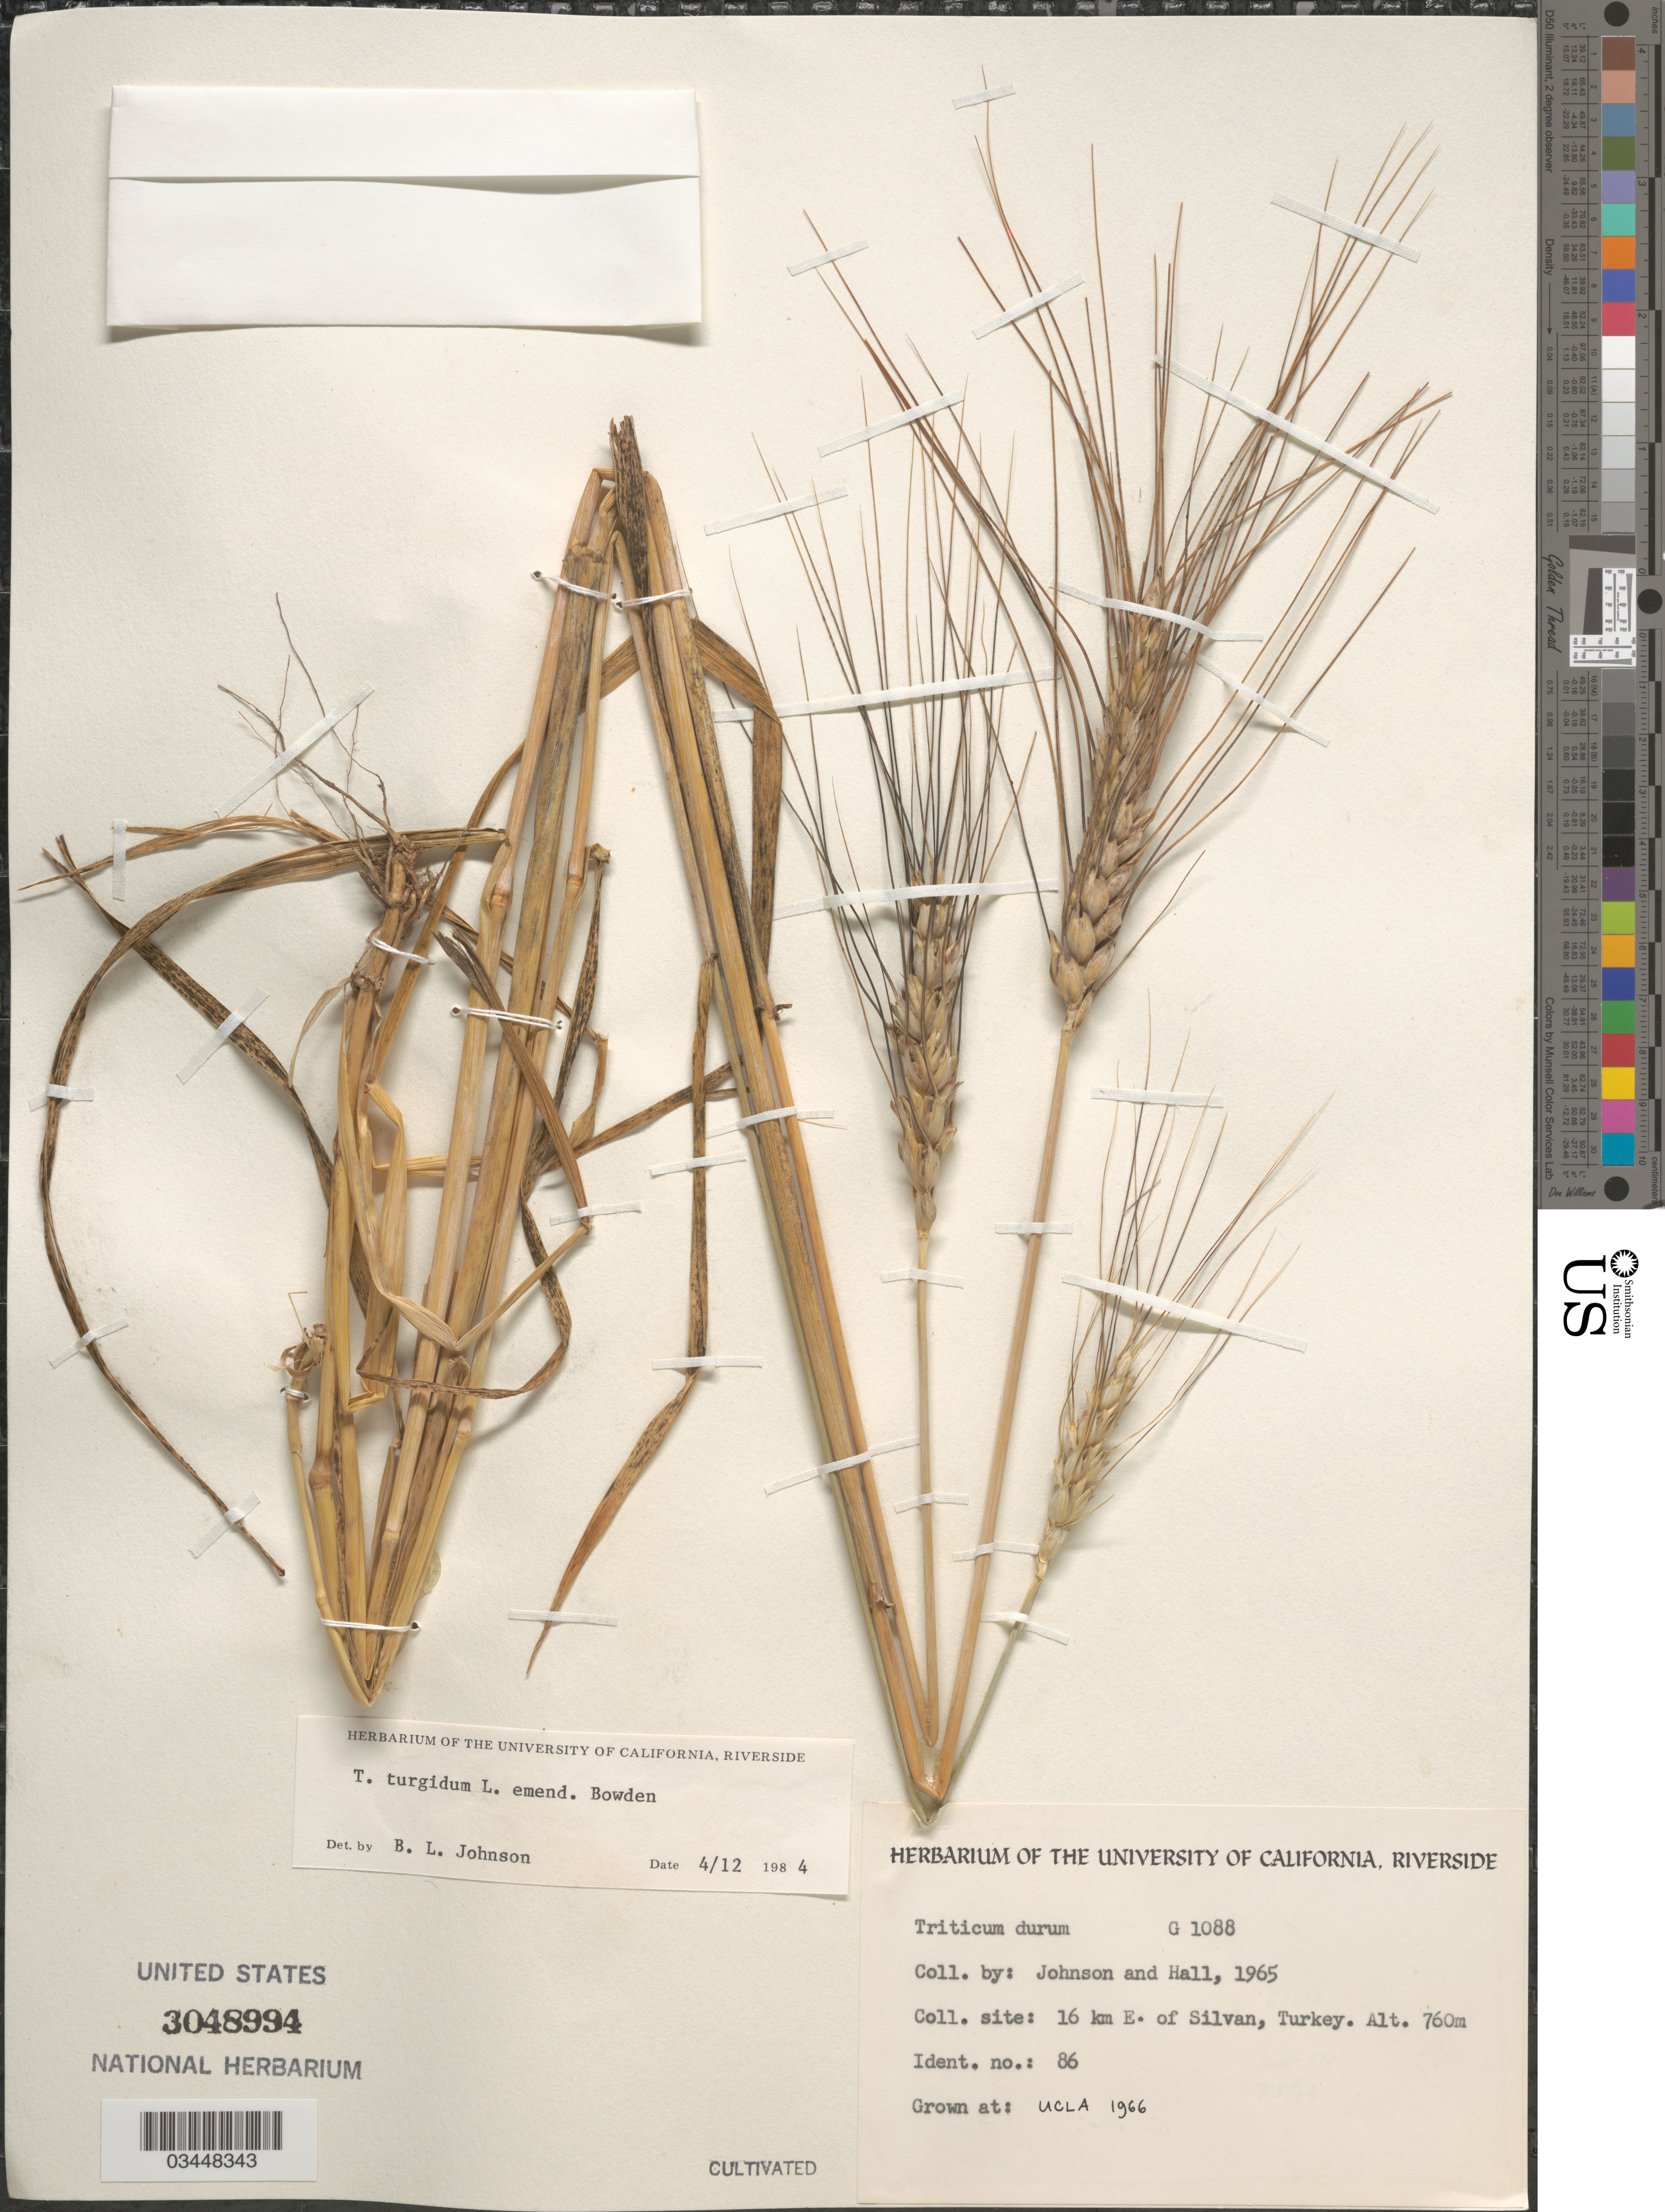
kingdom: Plantae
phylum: Tracheophyta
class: Liliopsida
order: Poales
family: Poaceae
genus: Triticum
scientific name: Triticum turgidum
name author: L.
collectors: ex herb. Univ. of California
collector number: G1088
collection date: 1966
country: United States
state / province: California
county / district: Los Angeles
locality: UCLA.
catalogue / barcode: US 3048994